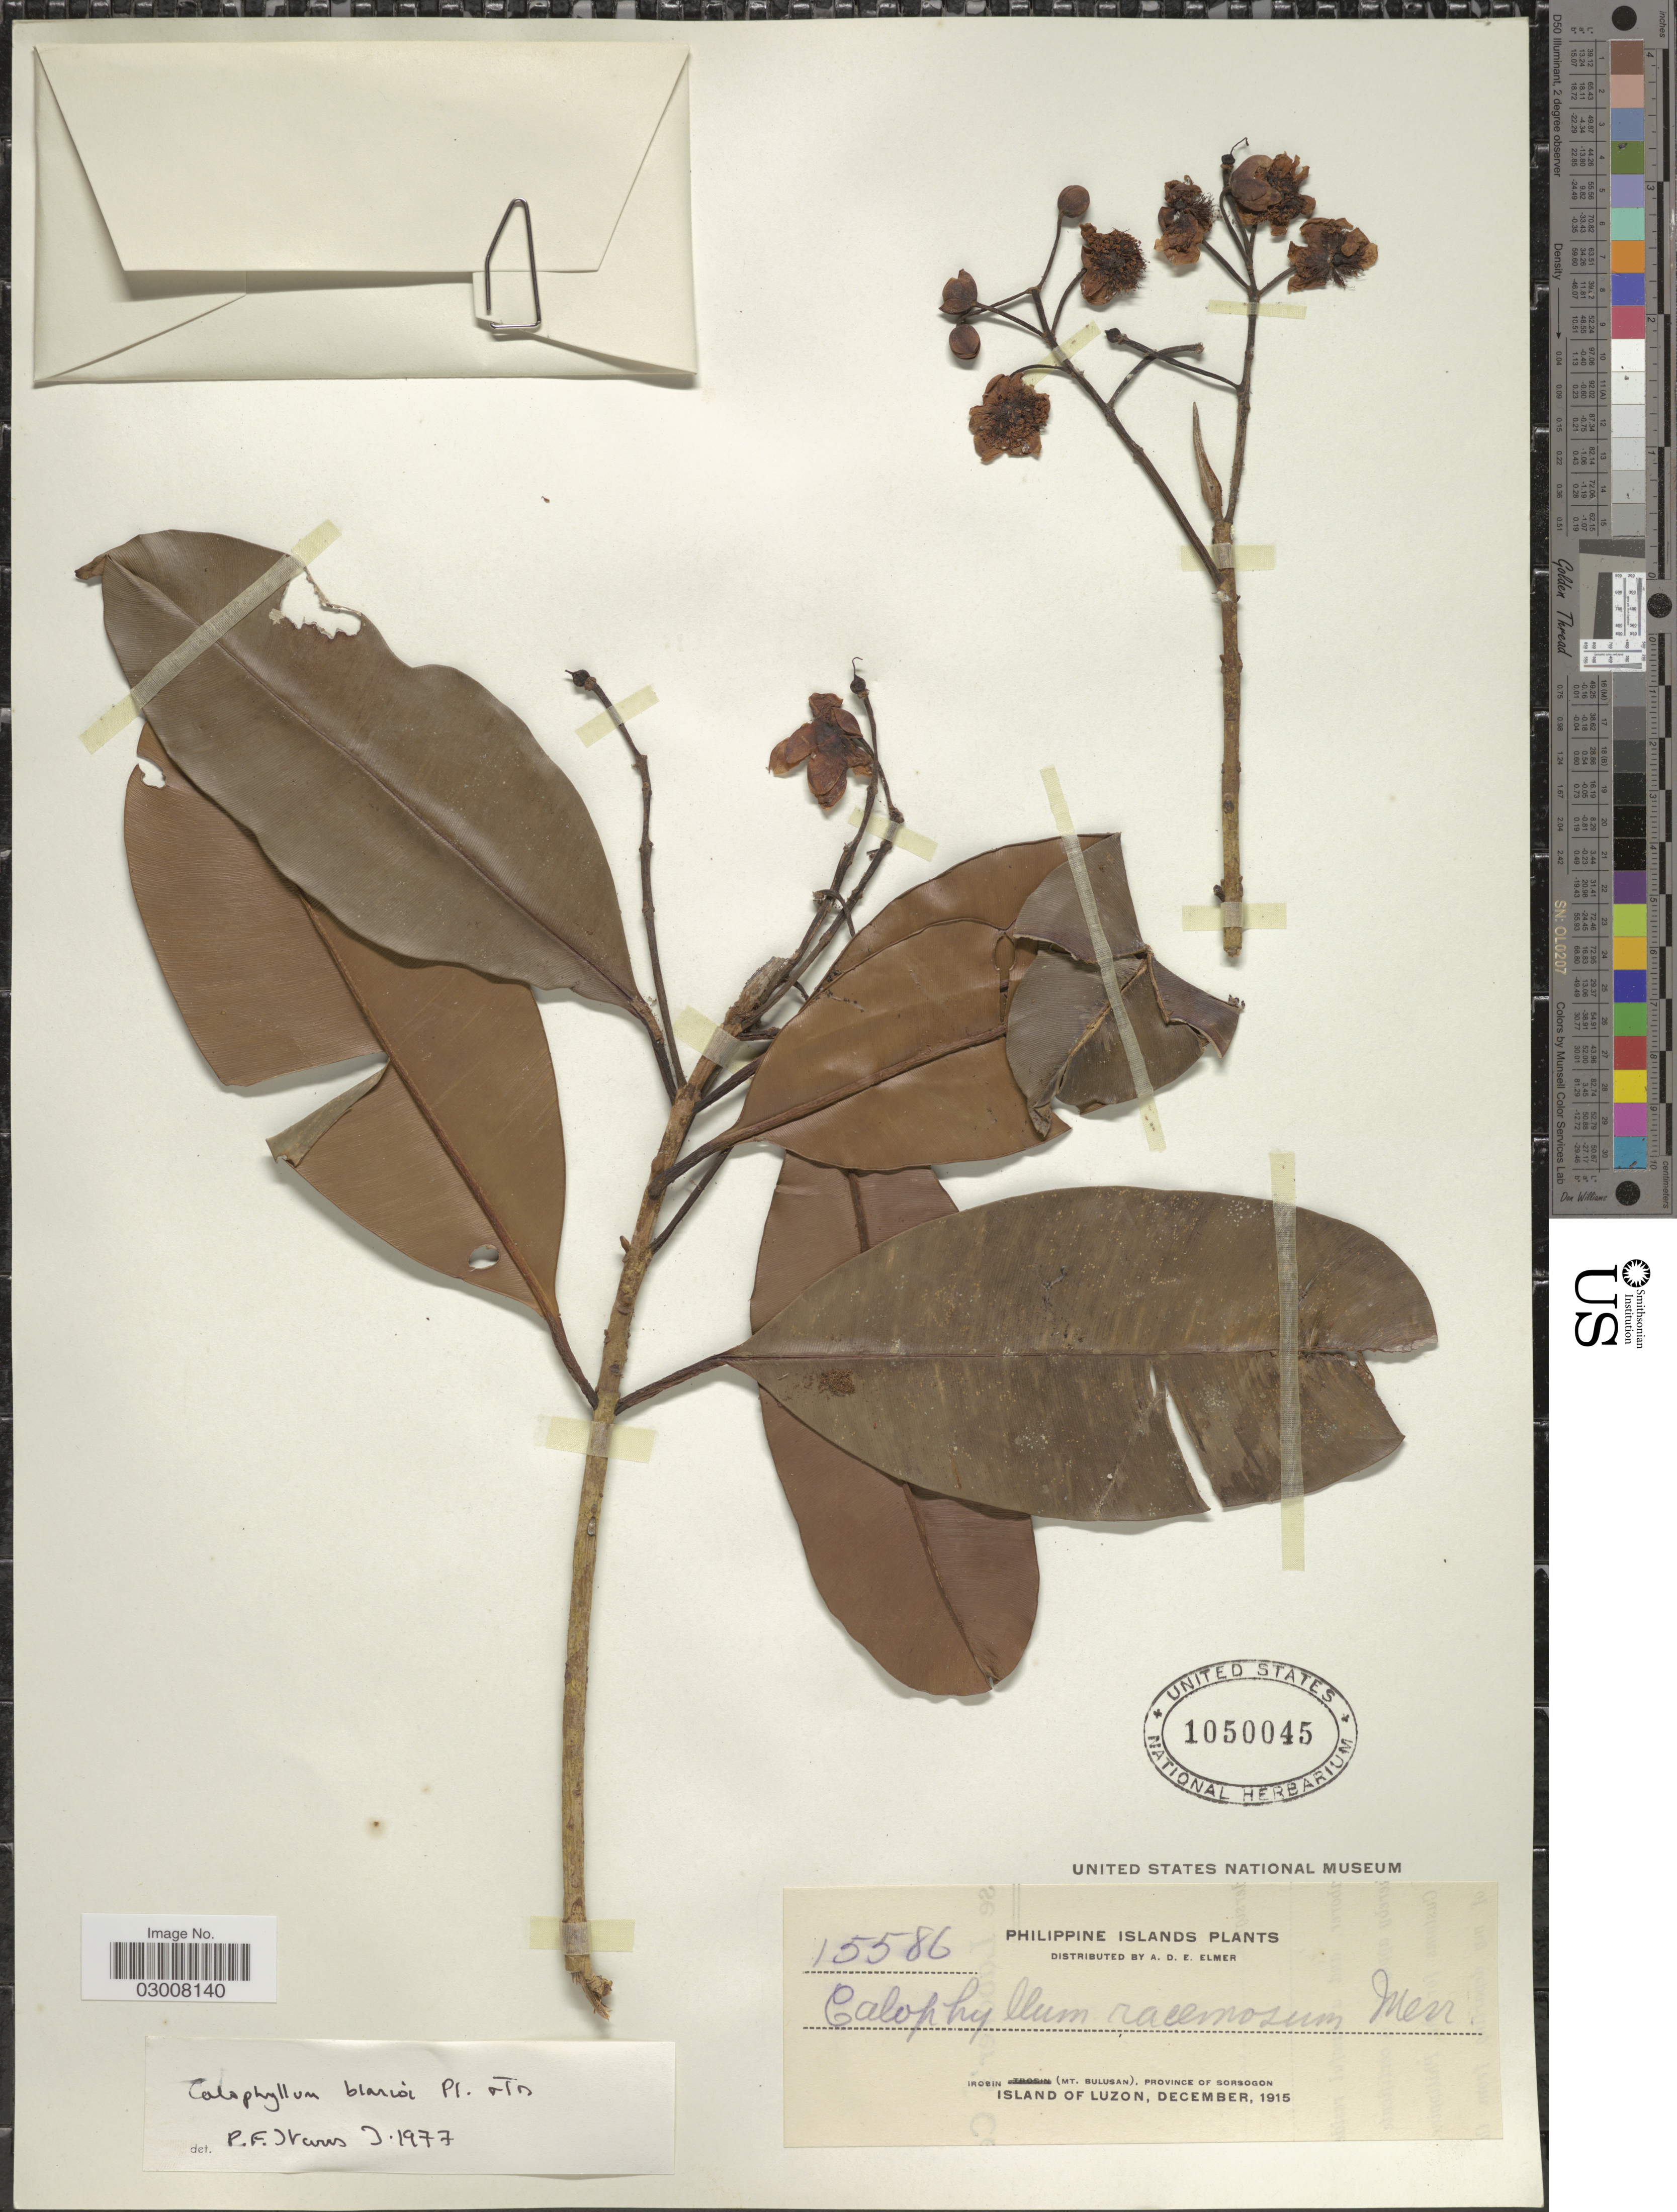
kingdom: Plantae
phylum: Tracheophyta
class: Magnoliopsida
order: Malpighiales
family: Calophyllaceae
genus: Calophyllum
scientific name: Calophyllum blancoi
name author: Planch. & Triana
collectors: A. D. E. Elmer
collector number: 15586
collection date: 1915-12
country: Philippines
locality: Irosin (Mt. Bulusan), Province of Sorsogon, Island of Luzon.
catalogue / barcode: US 1050045